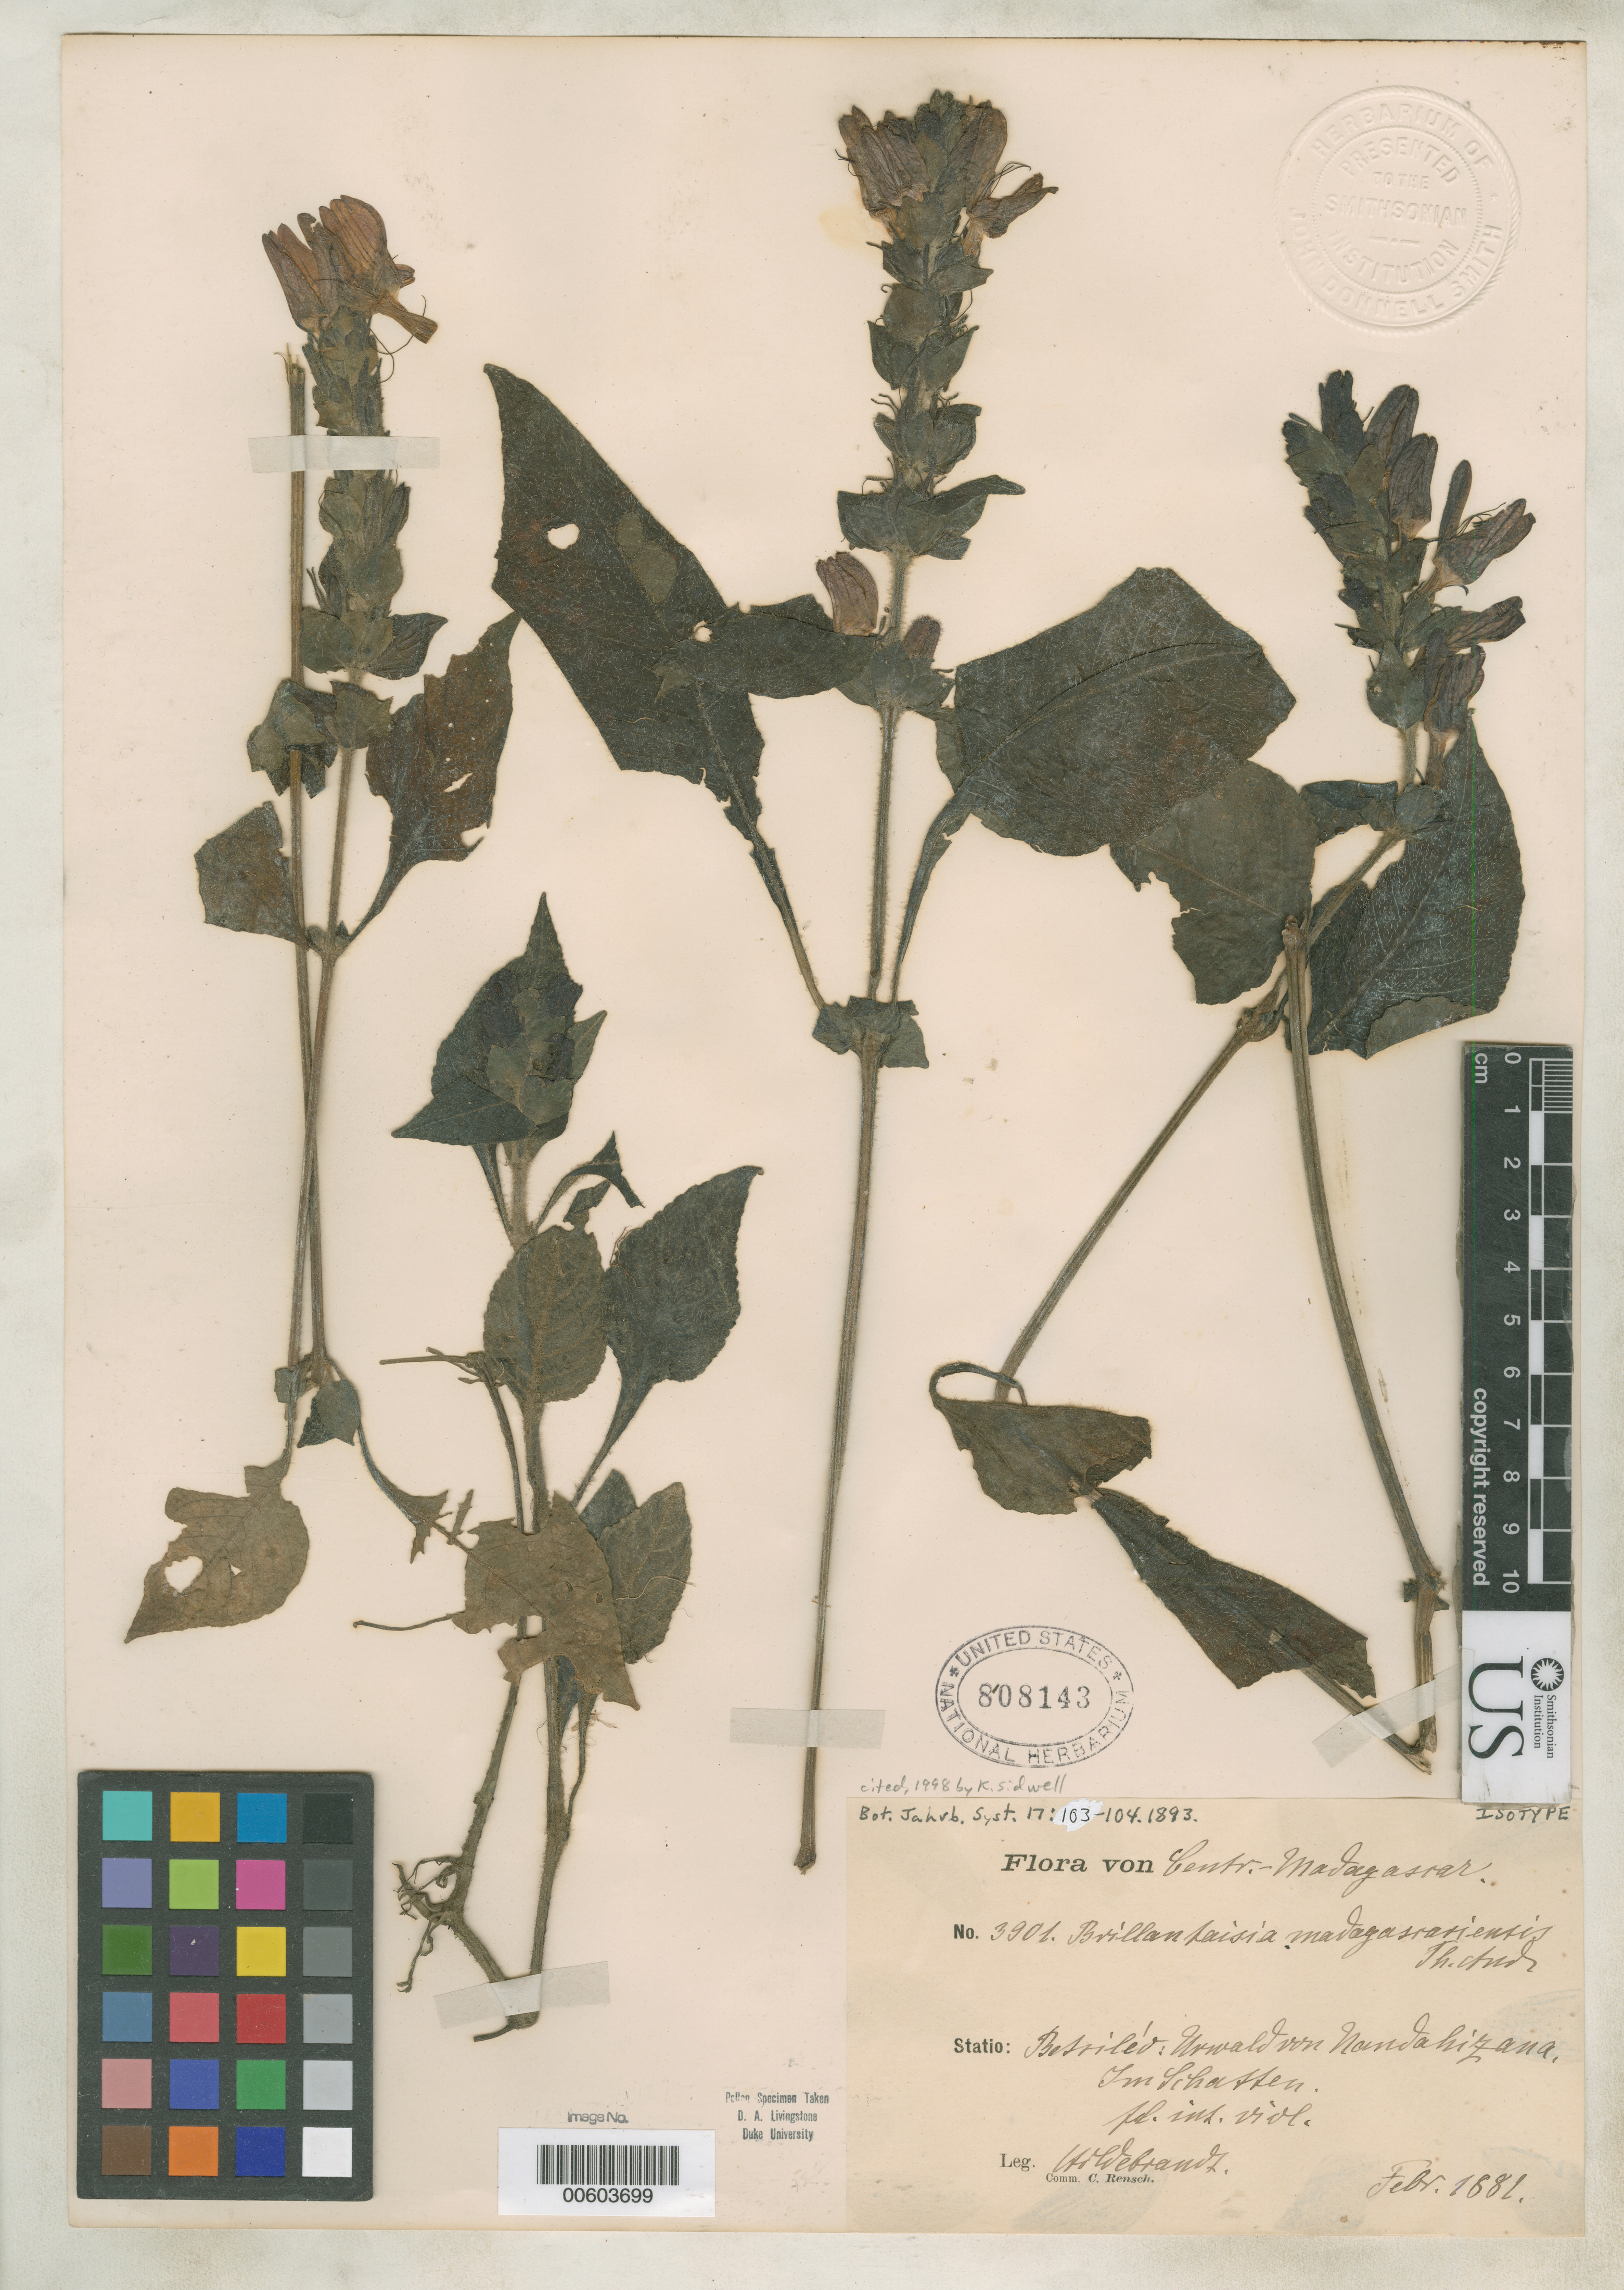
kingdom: Plantae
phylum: Tracheophyta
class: Magnoliopsida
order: Lamiales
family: Acanthaceae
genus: Brillantaisia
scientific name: Brillantaisia madagascariensis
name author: T. Anderson ex Lindau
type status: Isotype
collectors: J. Hildebrandt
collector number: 3901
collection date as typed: Feb 1881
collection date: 1881-02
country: Madagascar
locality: Betsileo, Urwald von Nandihizana, im Schatten.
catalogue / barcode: US 808143